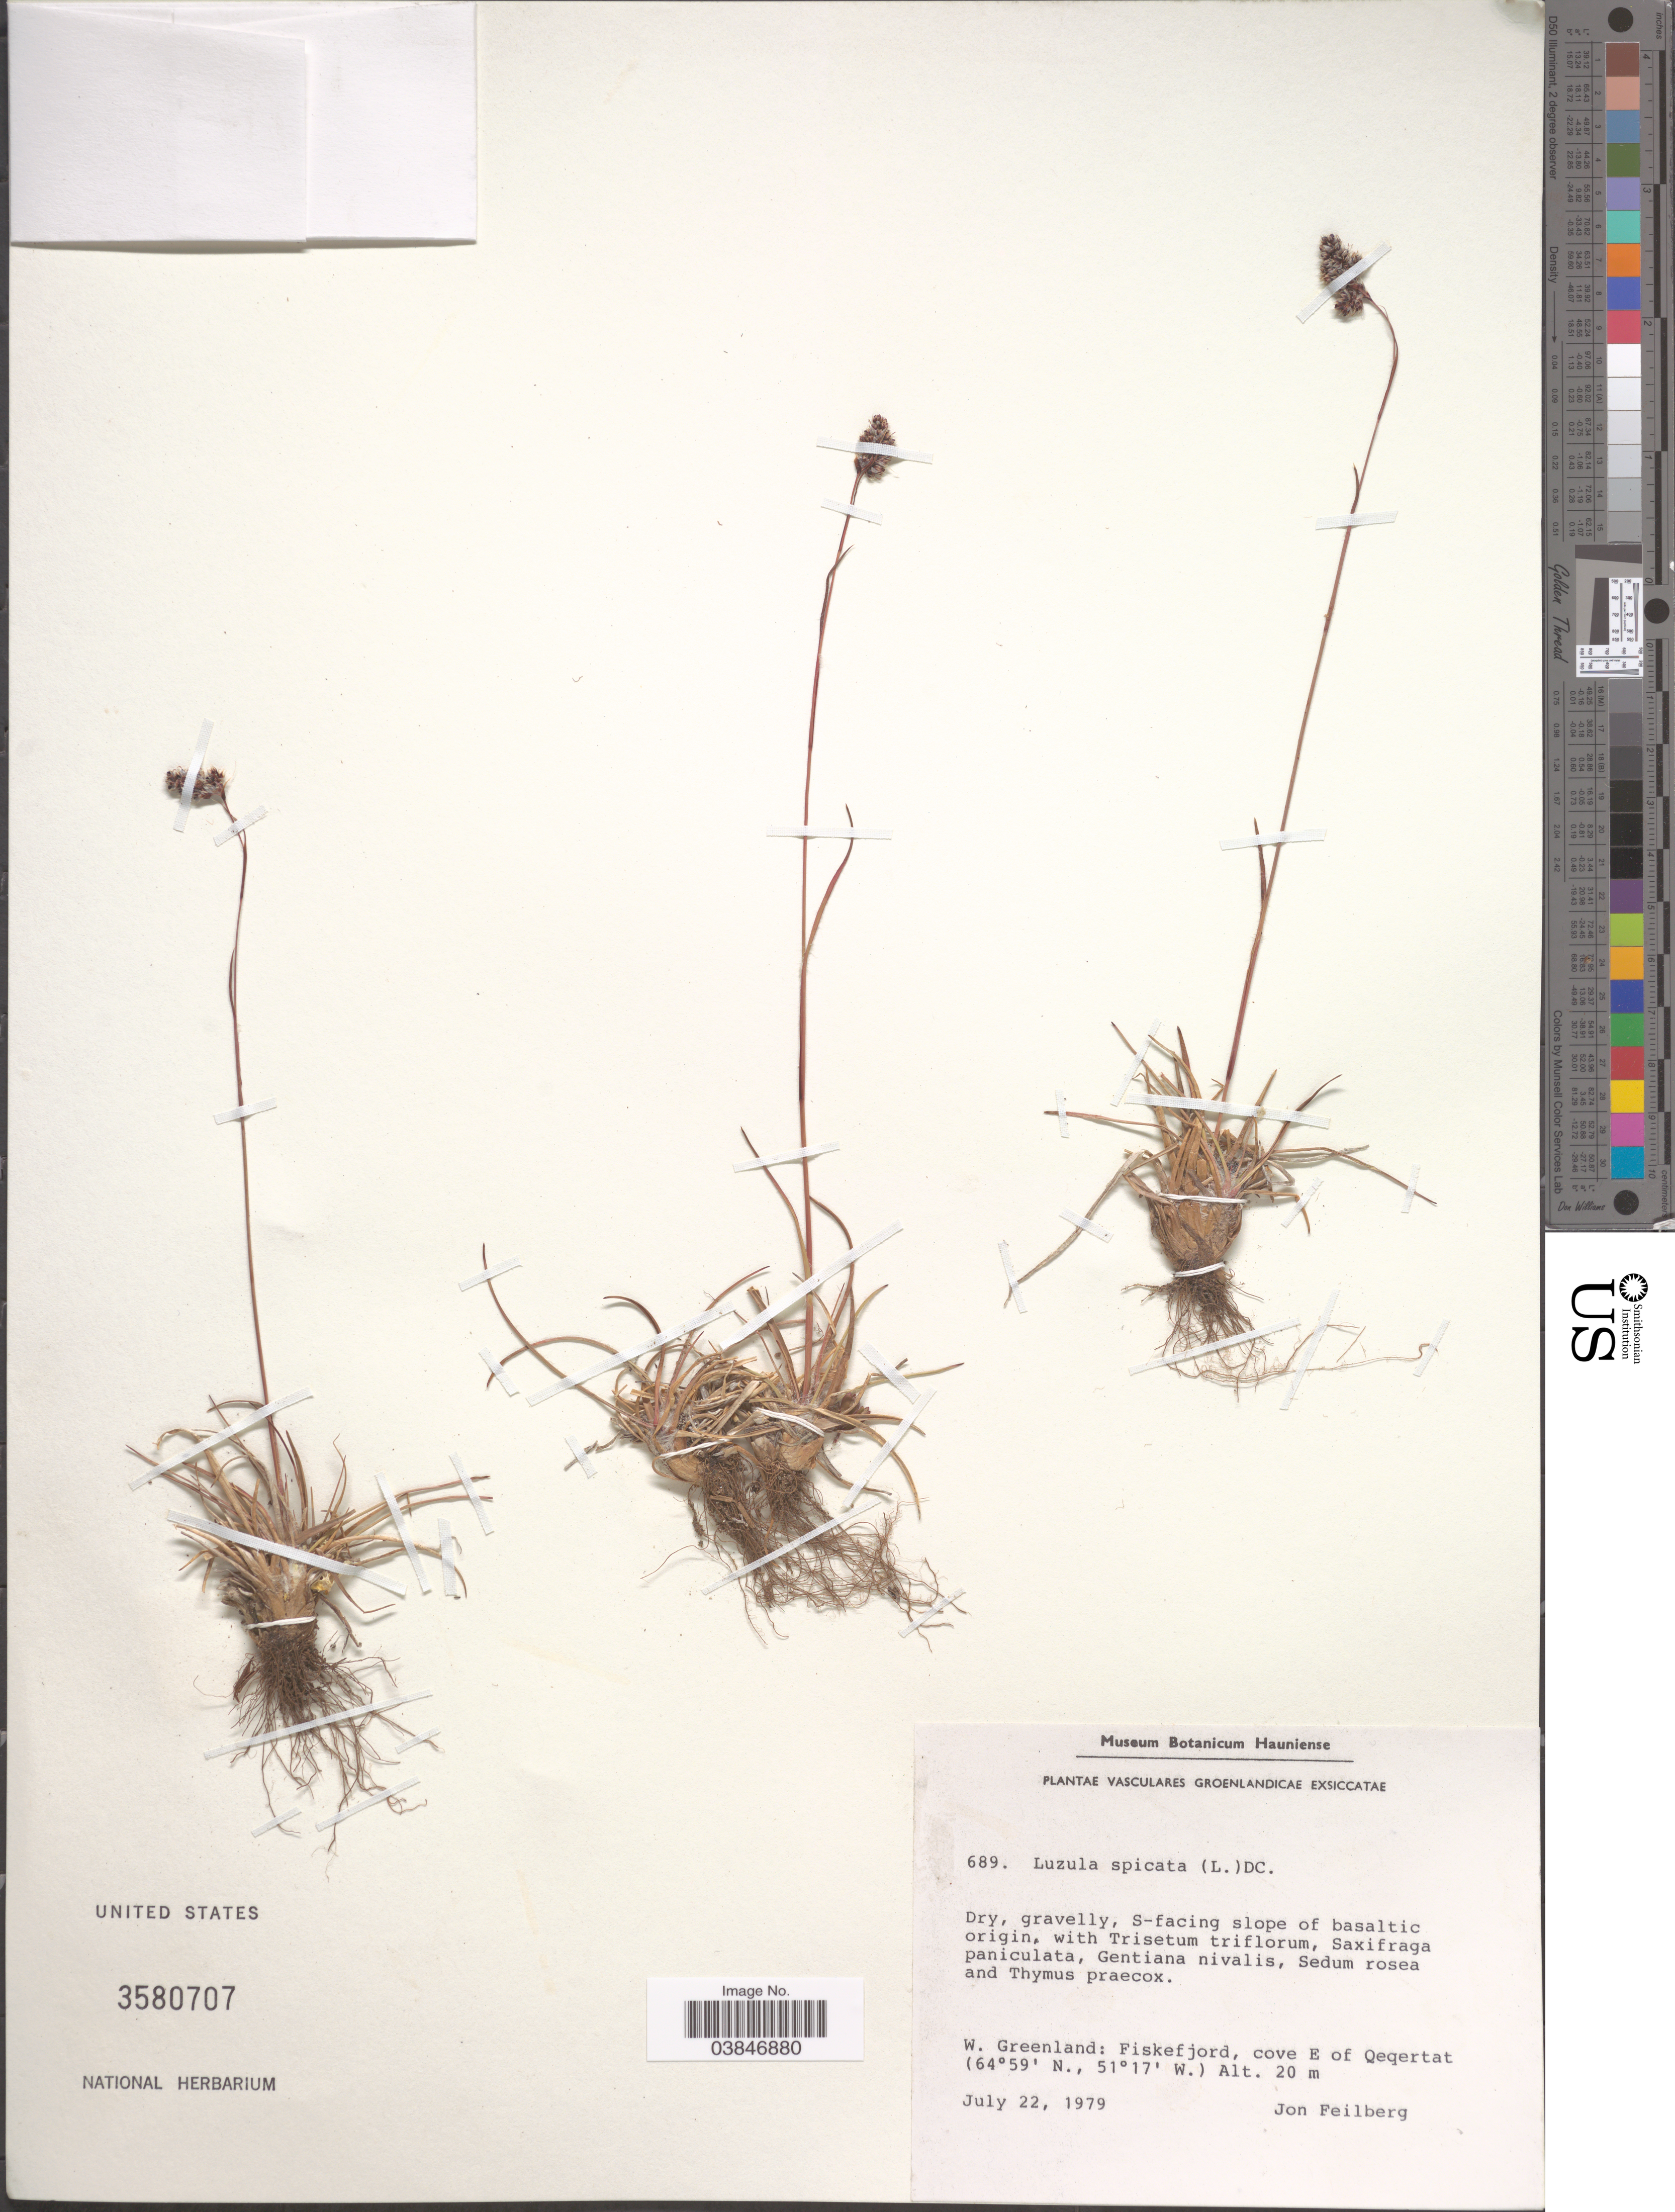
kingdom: Plantae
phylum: Tracheophyta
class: Liliopsida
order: Poales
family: Juncaceae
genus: Luzula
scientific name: Luzula spicata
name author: (L.) DC.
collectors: J. Feilberg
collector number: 689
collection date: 1979-07-22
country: Greenland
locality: W. Greenland: Fiskefjord, cove E of Qeqertat.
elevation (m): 20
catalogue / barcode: US 3580707